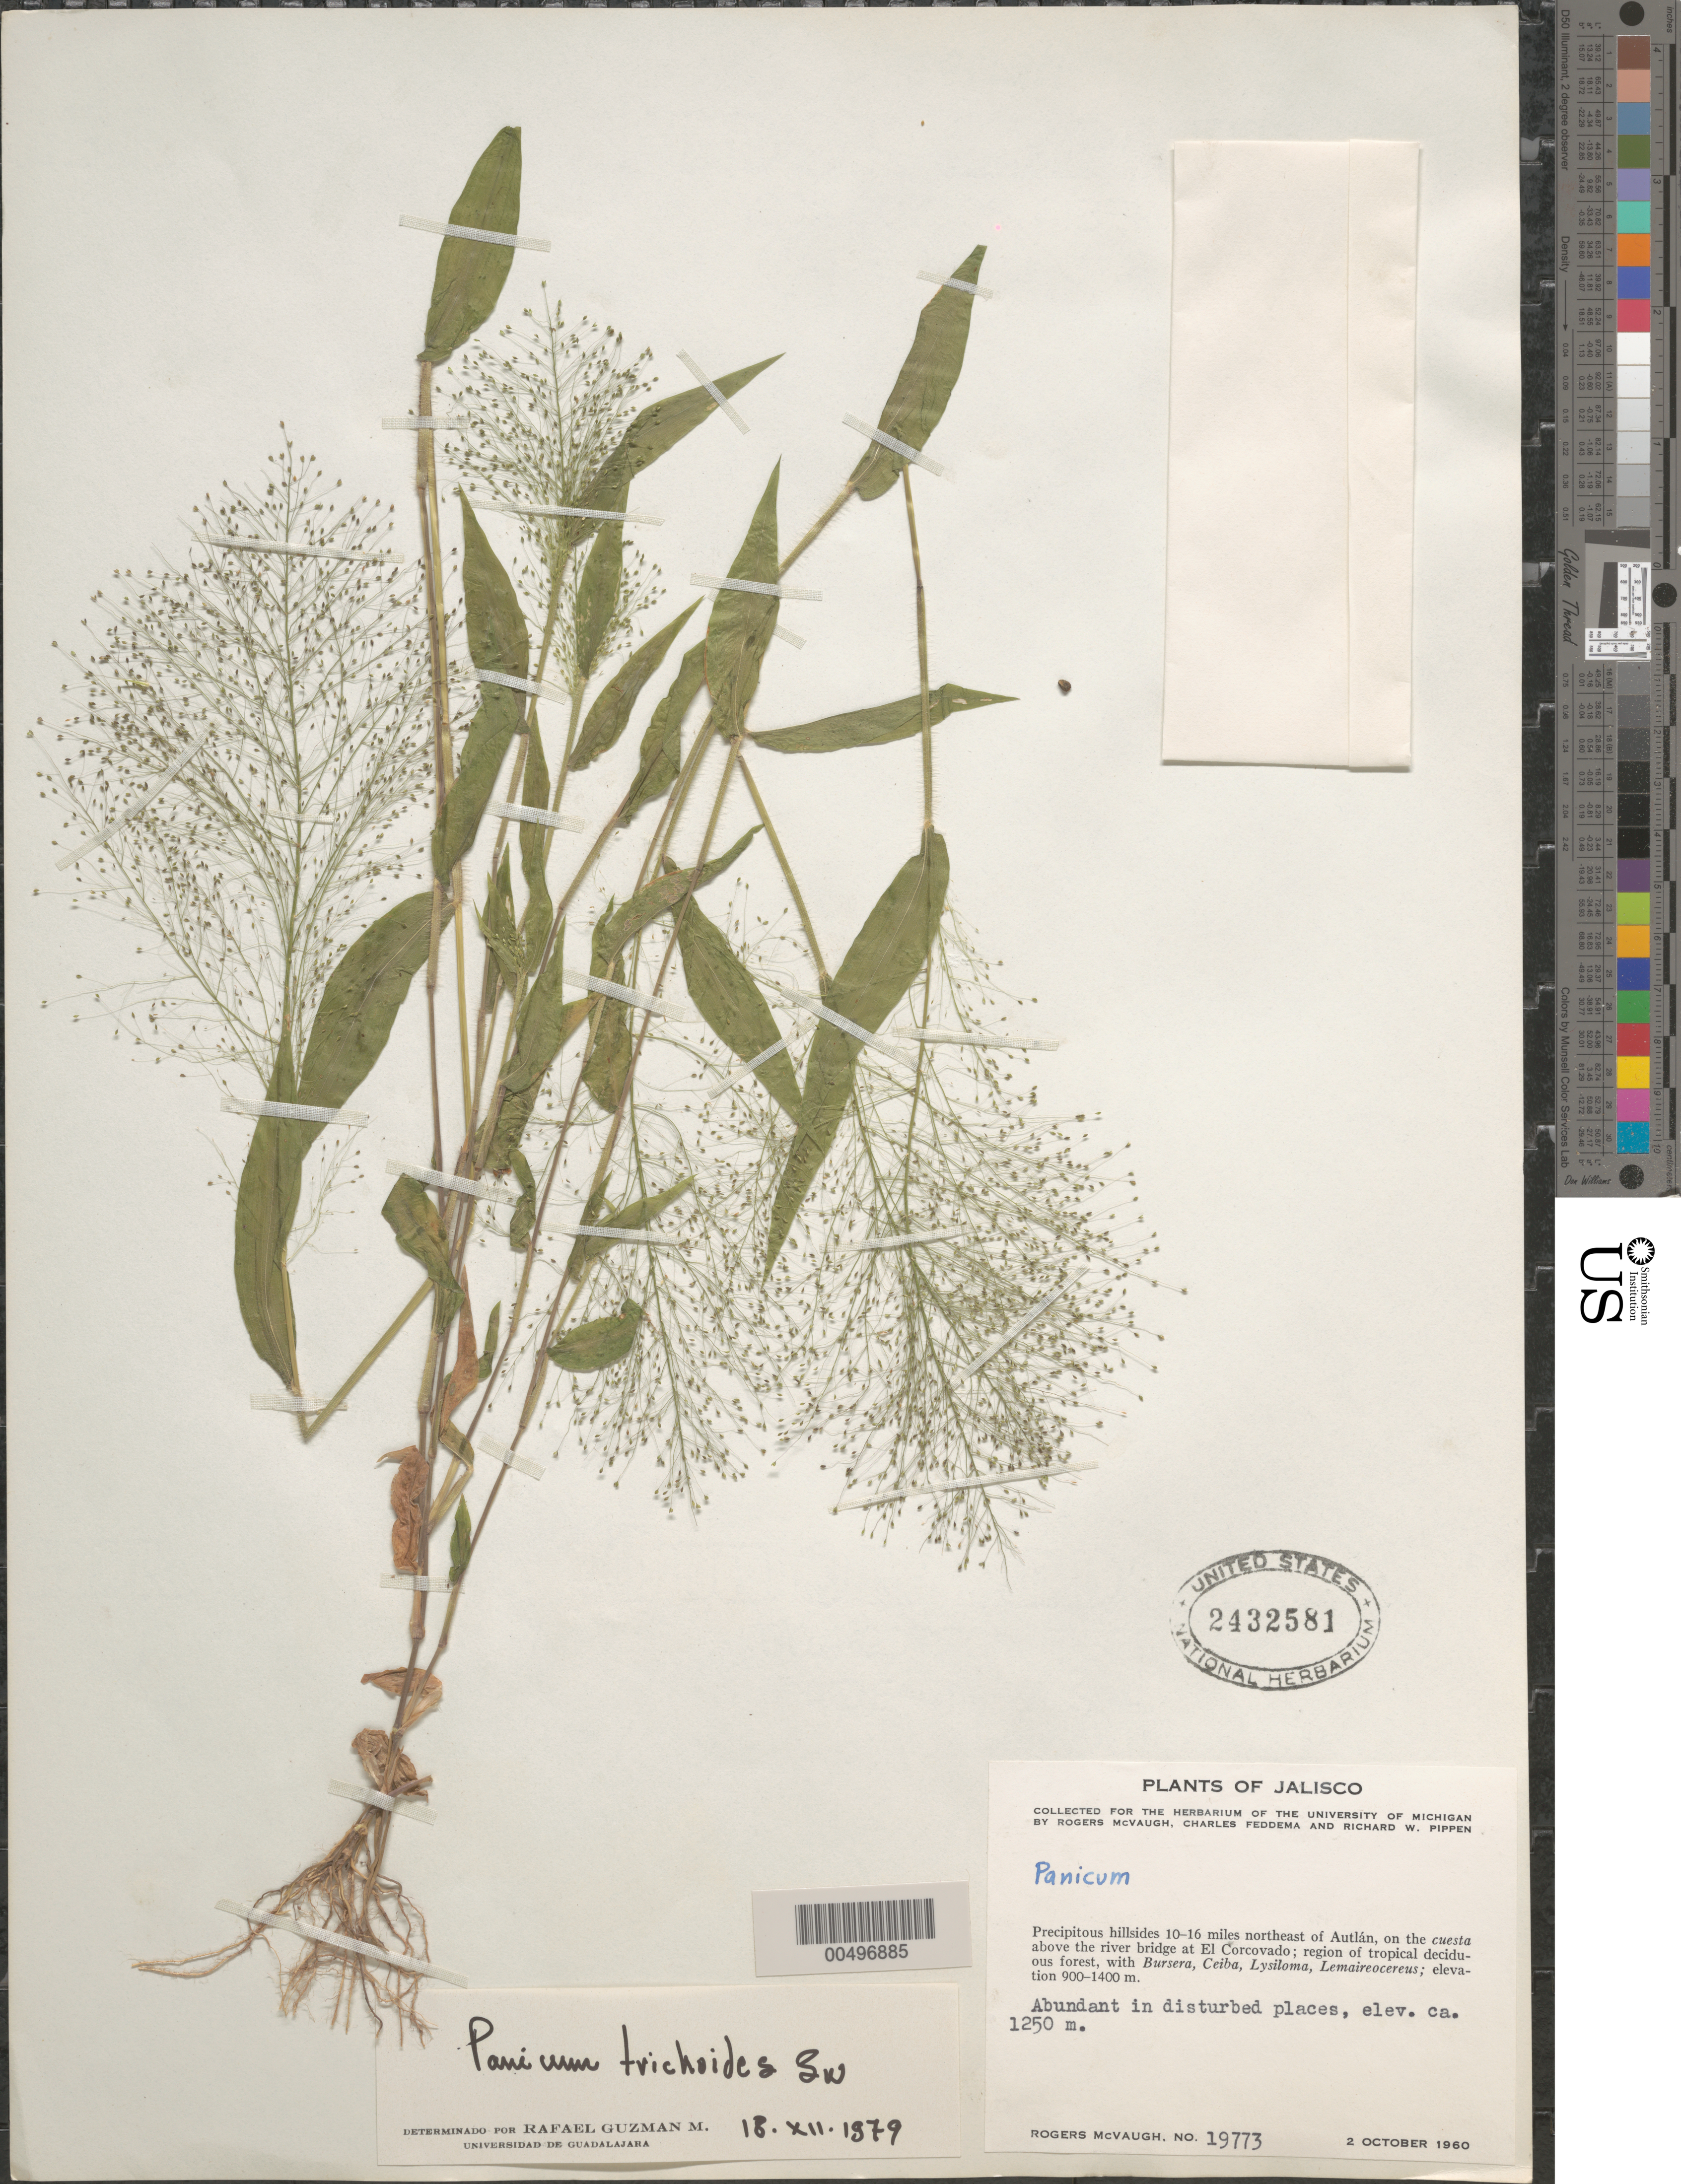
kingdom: Plantae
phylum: Tracheophyta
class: Liliopsida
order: Poales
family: Poaceae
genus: Panicum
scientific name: Panicum trichoides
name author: Sw.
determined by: Guzman-M., R.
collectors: R. McVaugh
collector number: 19773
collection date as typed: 2 Oct 1960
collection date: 1960-10-02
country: Mexico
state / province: Jalisco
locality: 10-16 mi NE of Autlán, on the cuesta above the river bridge at El Corcovado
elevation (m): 1250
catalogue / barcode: US 2432581